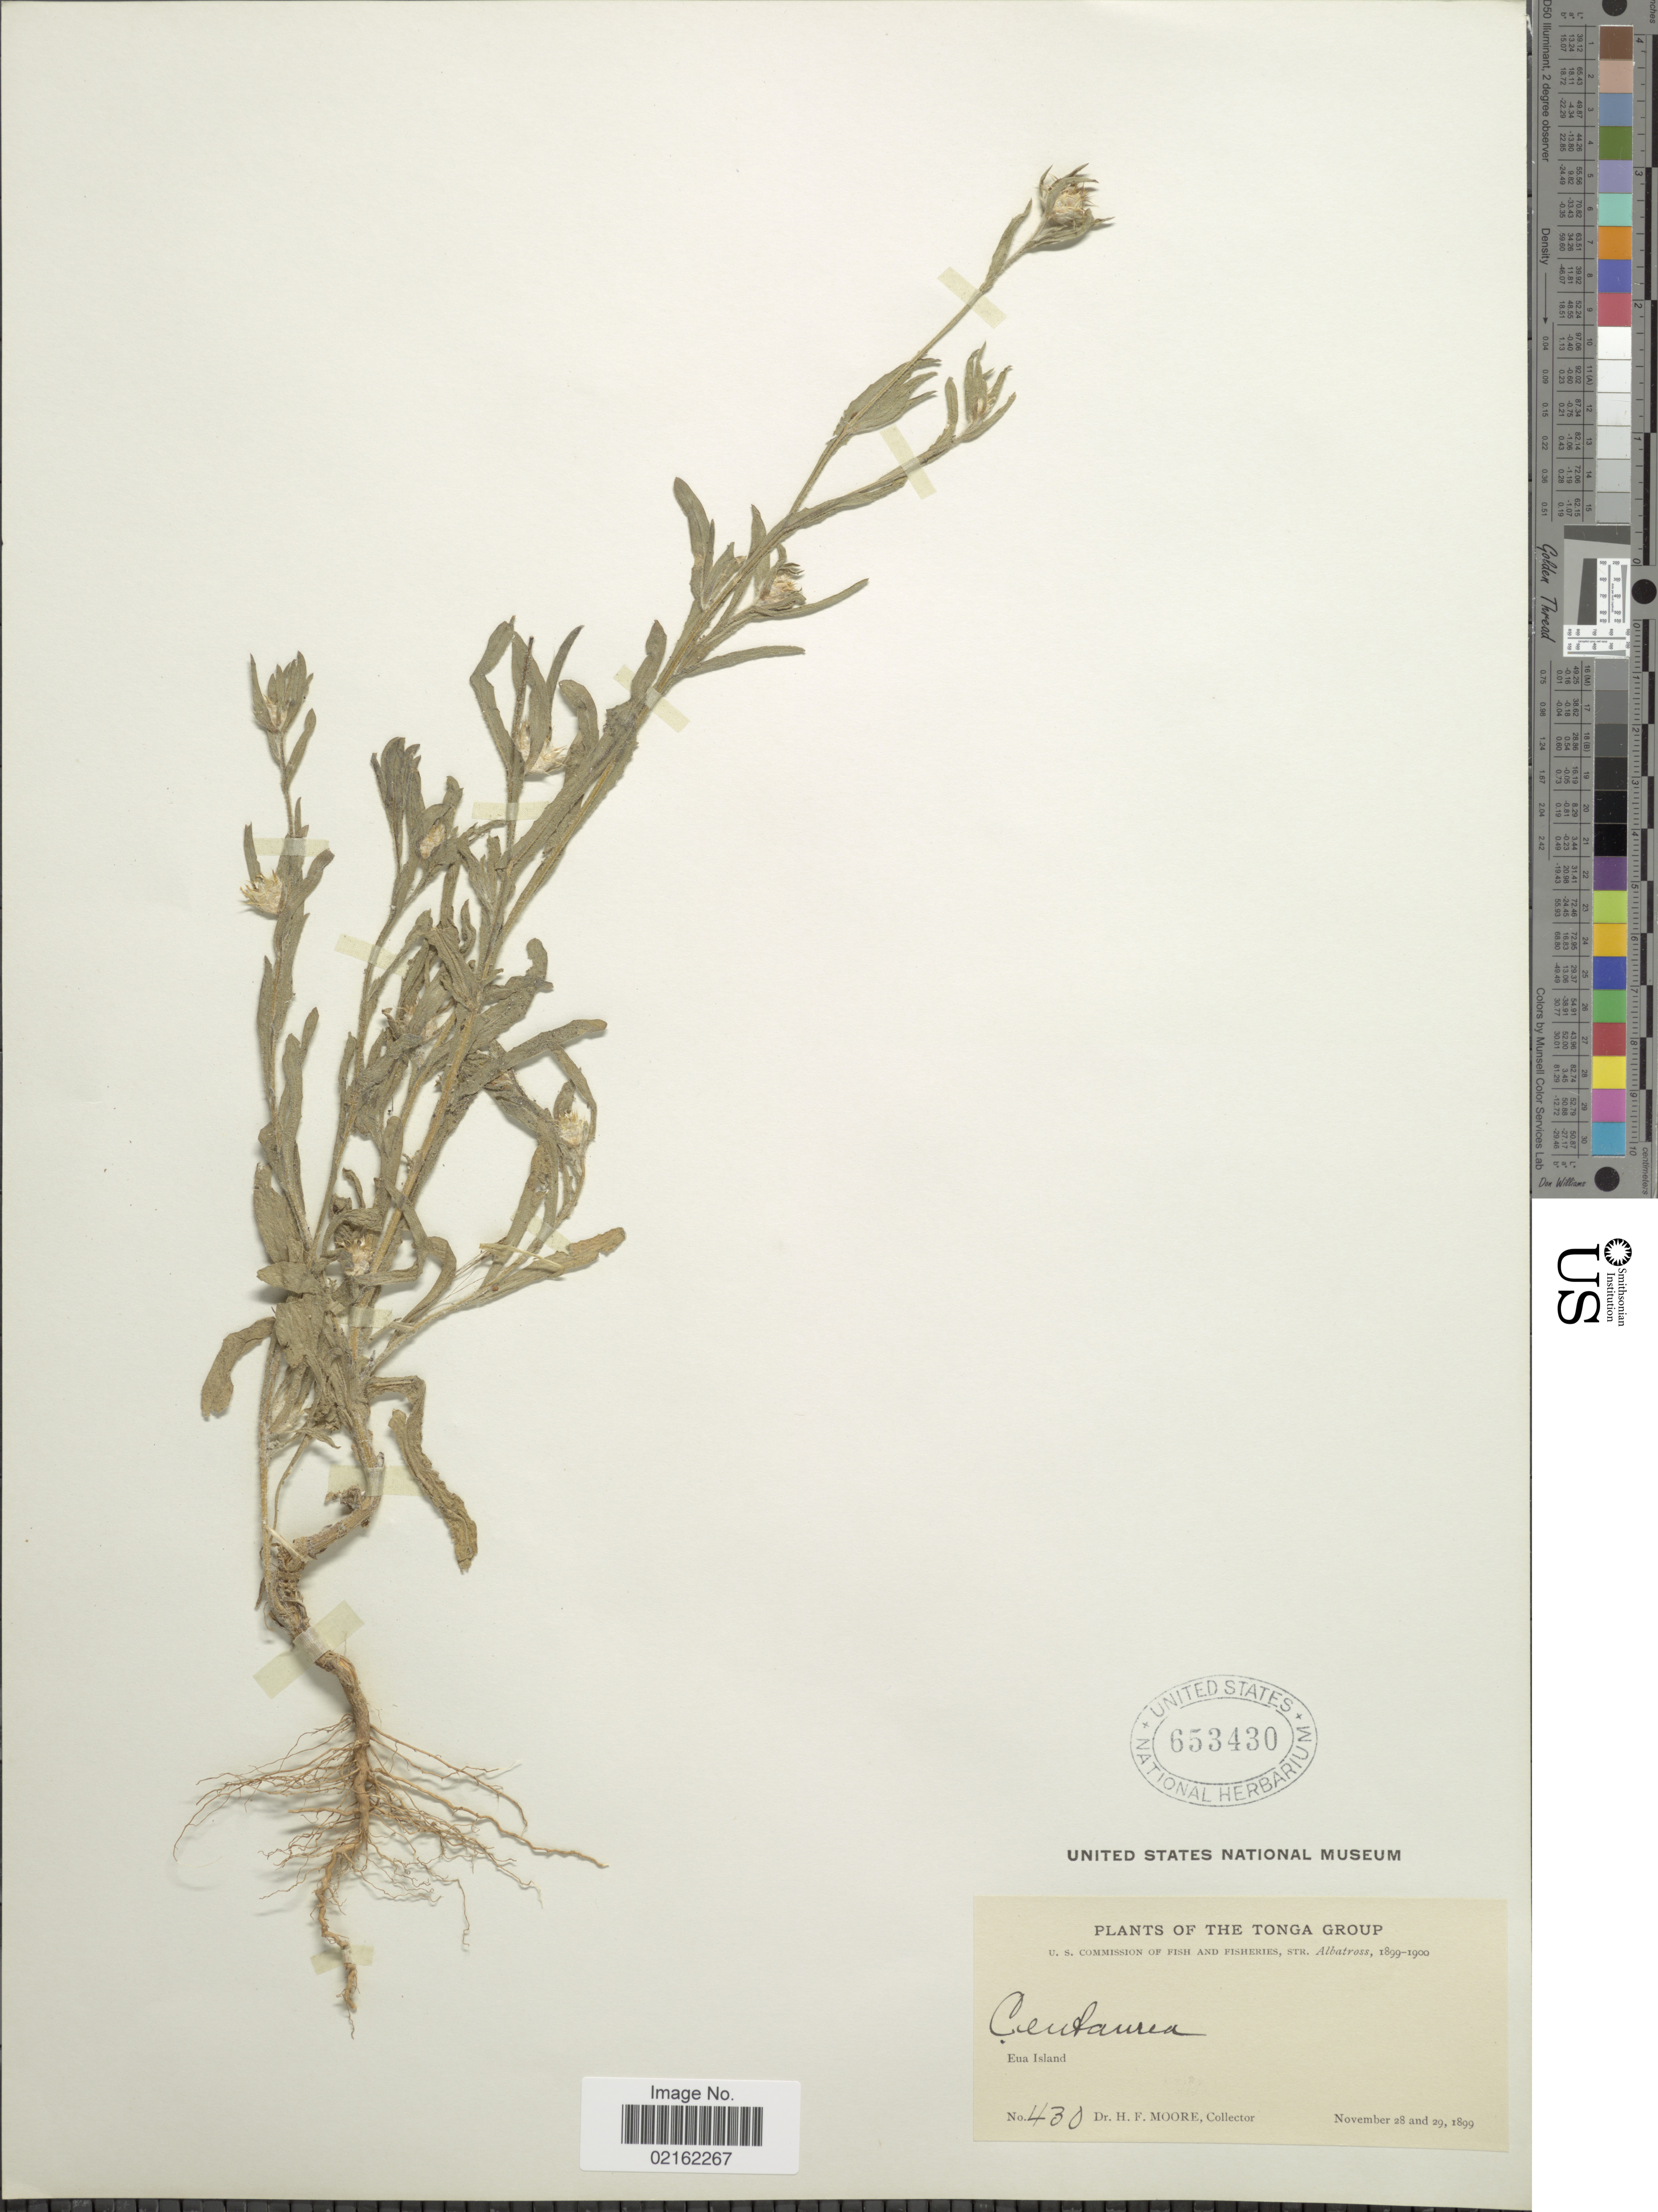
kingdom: Plantae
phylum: Tracheophyta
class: Magnoliopsida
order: Asterales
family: Asteraceae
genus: Centaurea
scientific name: Centaurea sp.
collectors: H. F. Moore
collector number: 430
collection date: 1899-11-28/1899-11-29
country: Tonga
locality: The Tonga Group, Eua Island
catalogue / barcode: US 653430